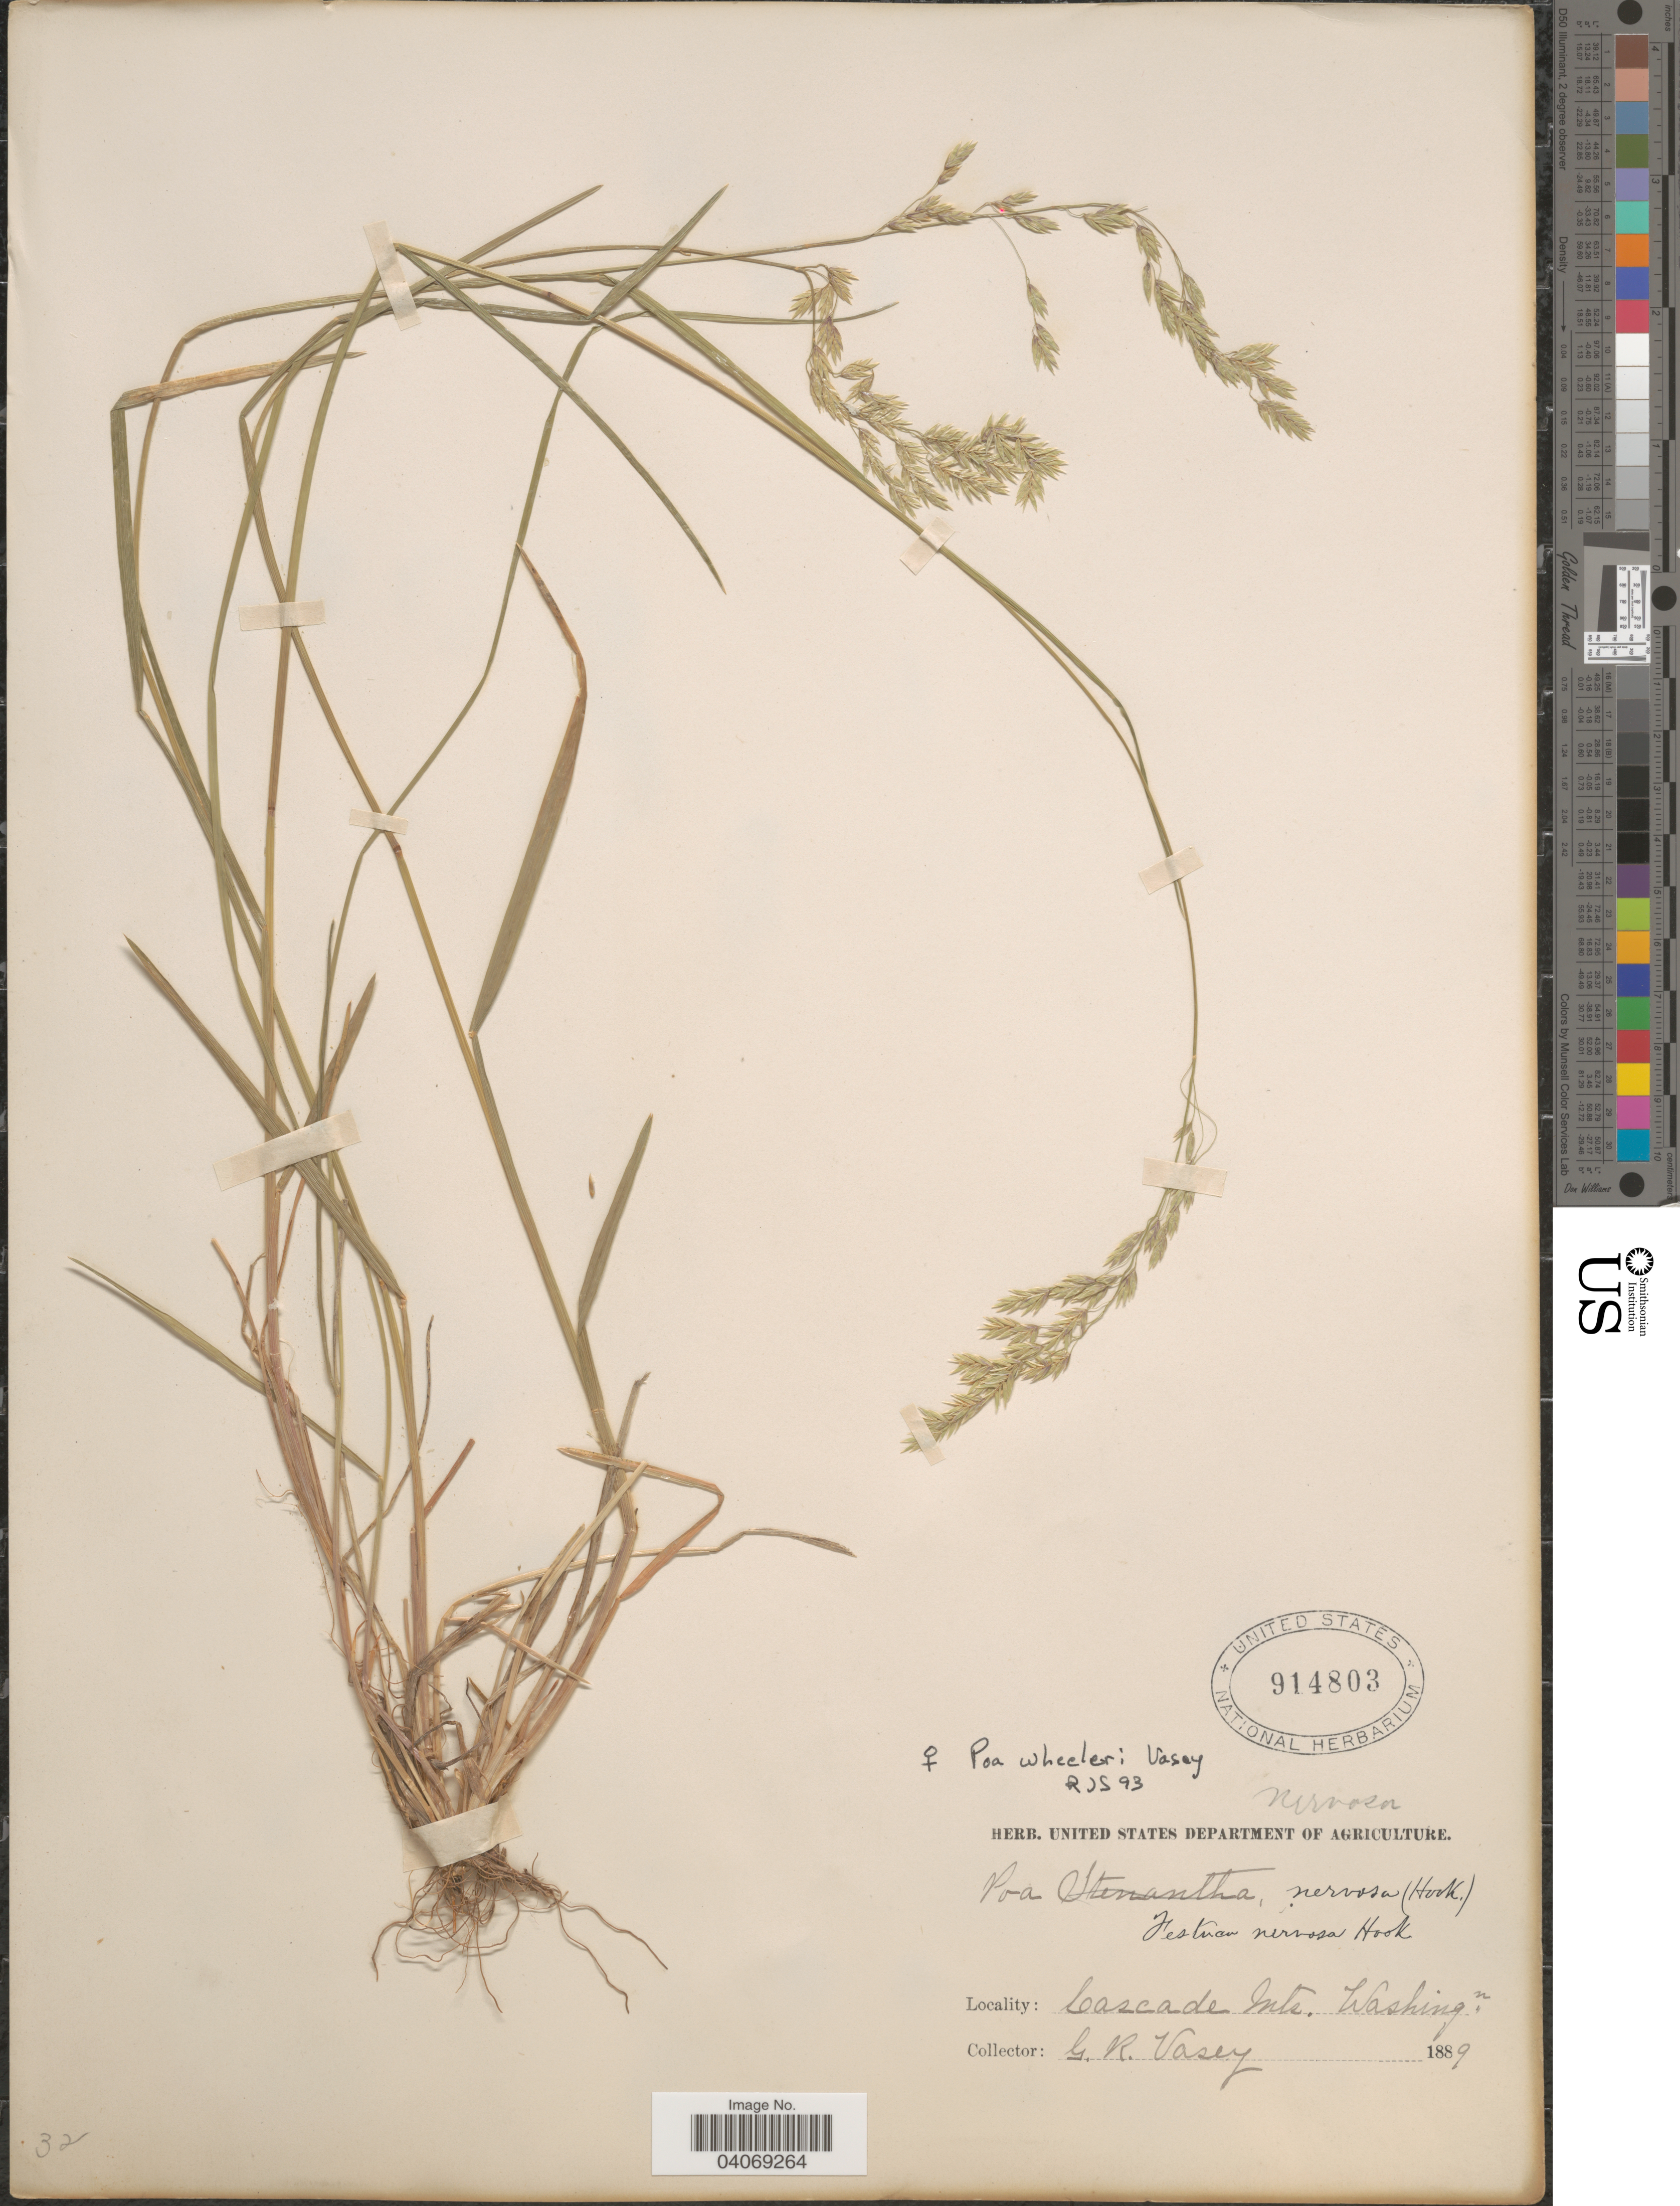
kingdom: Plantae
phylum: Tracheophyta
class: Liliopsida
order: Poales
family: Poaceae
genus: Poa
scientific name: Poa wheeleri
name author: Vasey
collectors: G. R. Vasey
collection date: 1889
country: United States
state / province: Washington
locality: Cascade Mts.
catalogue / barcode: US 914803